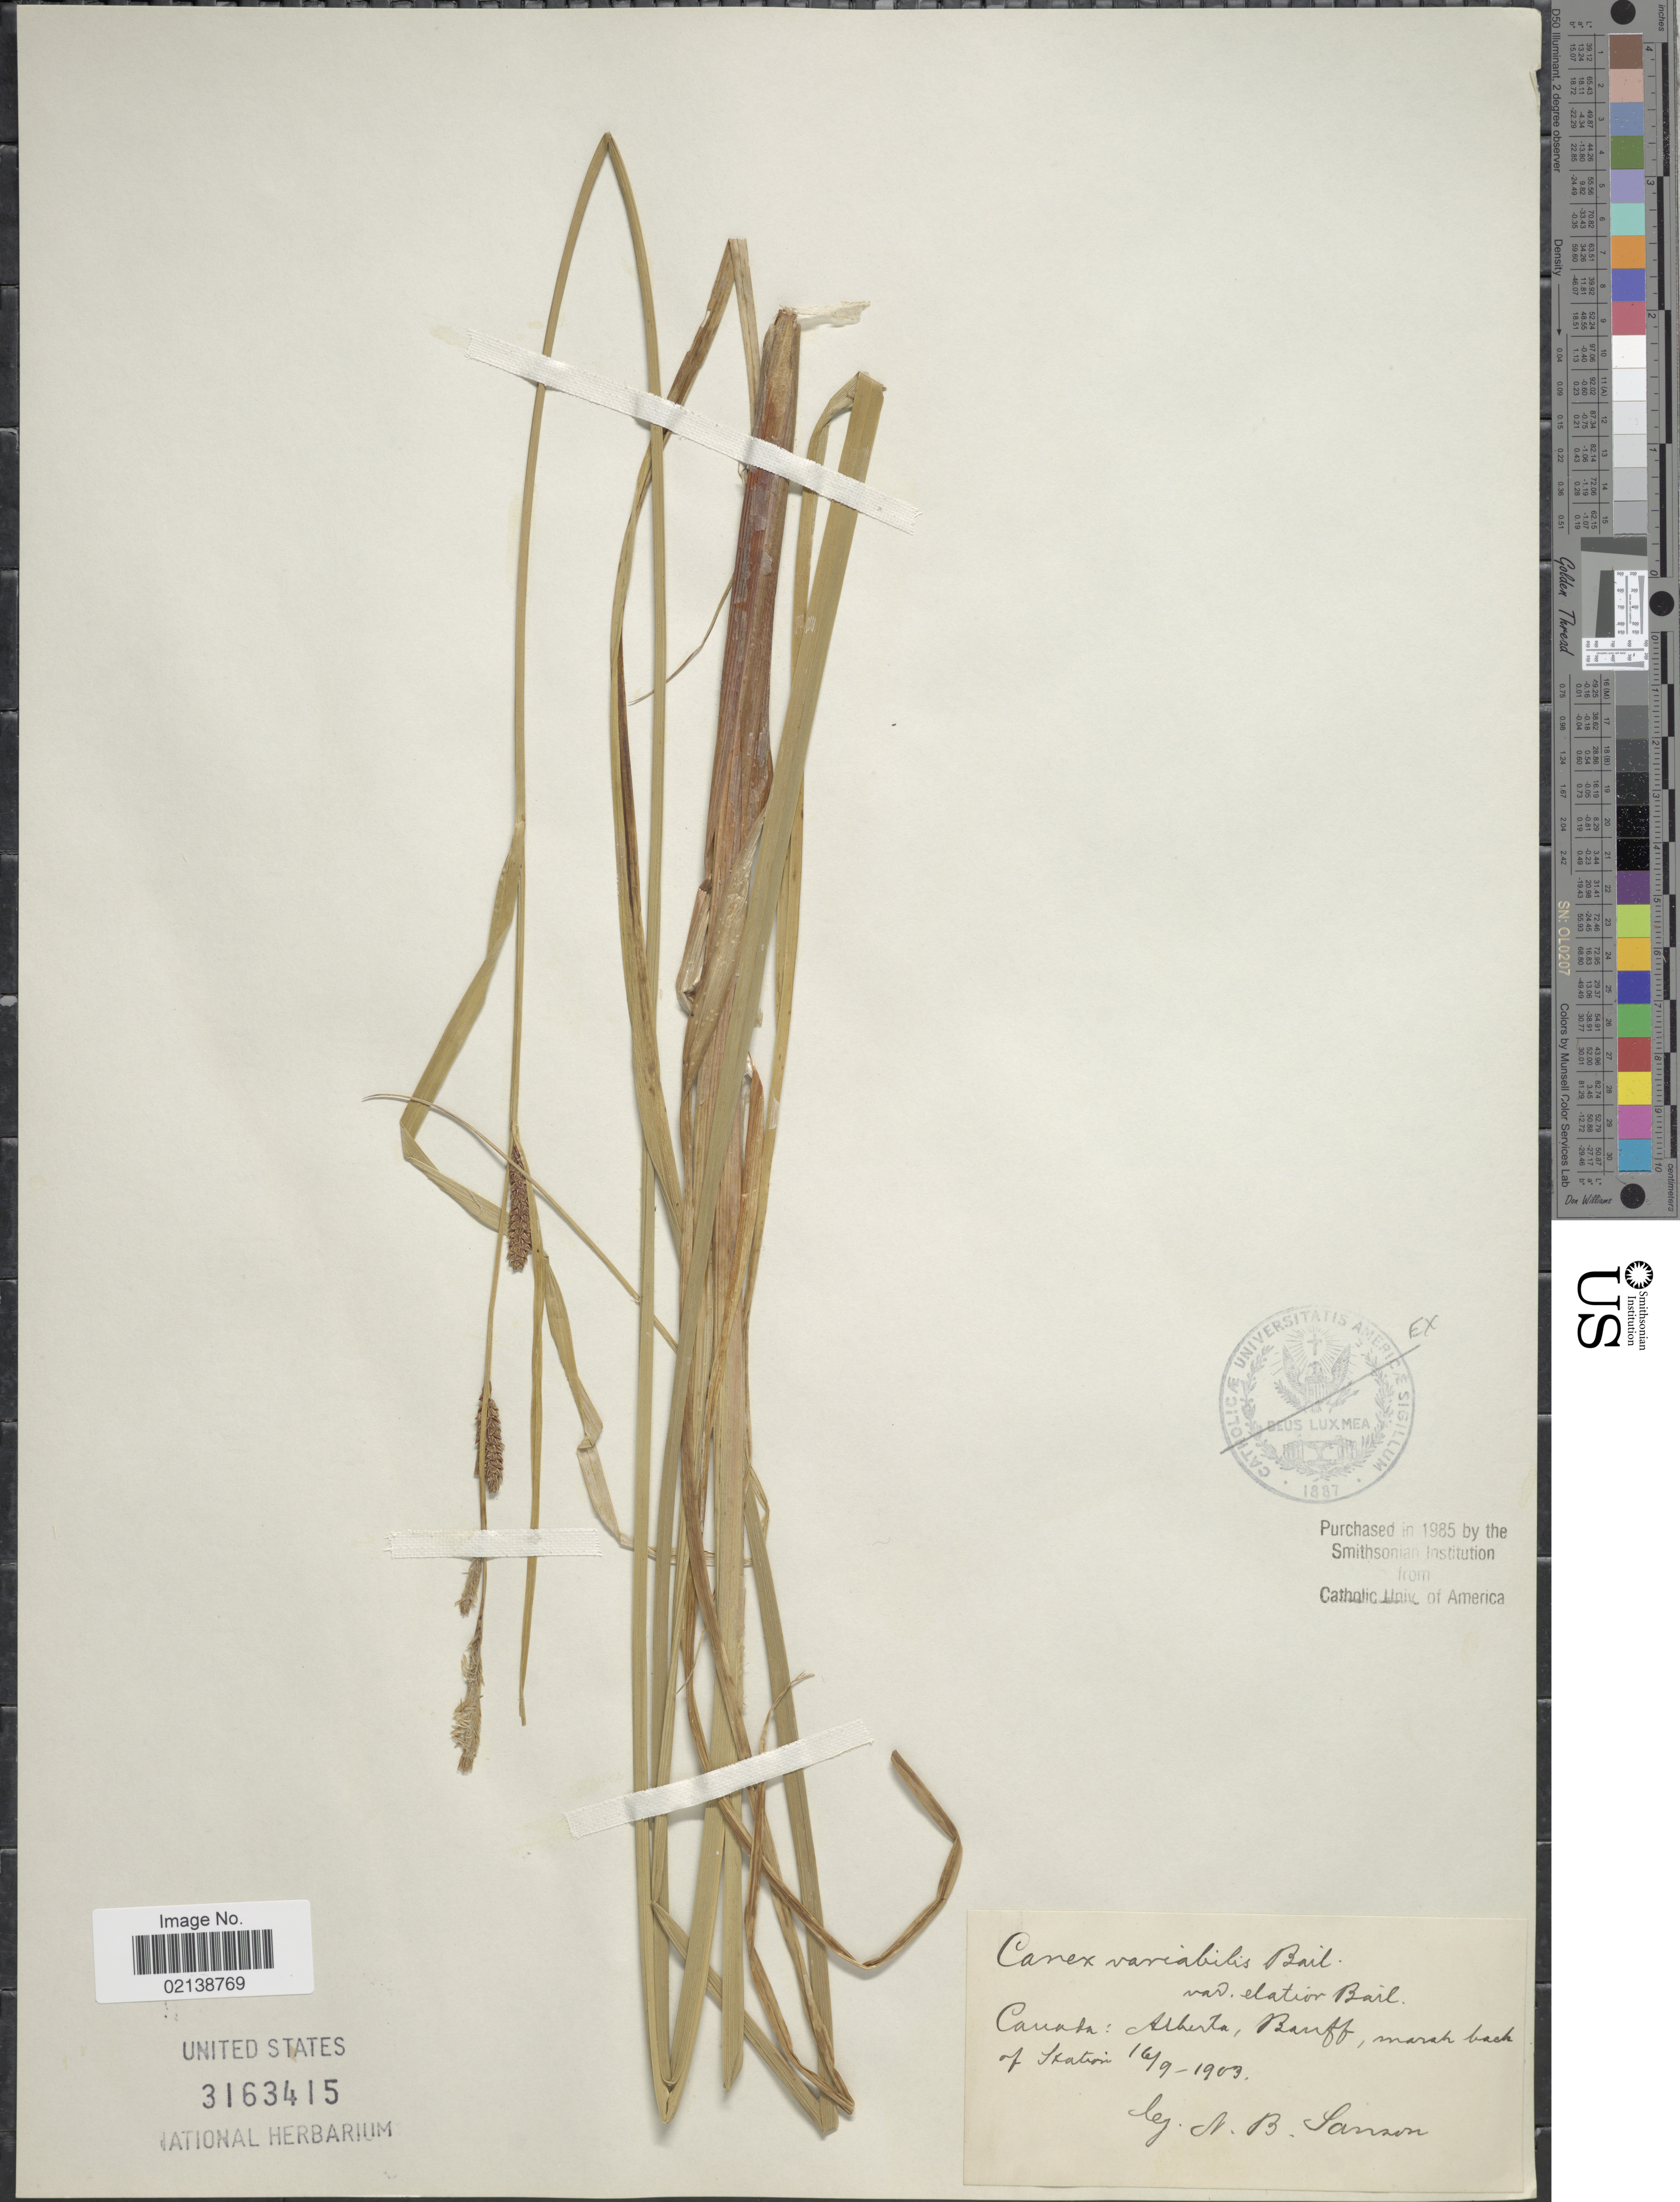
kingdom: Plantae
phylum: Tracheophyta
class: Liliopsida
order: Poales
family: Cyperaceae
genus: Carex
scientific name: Carex emoryi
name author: Dewey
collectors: N. Sanson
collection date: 1903-09-16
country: Canada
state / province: Alberta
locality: Banff, marsh back of Station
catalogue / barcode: US 3163415